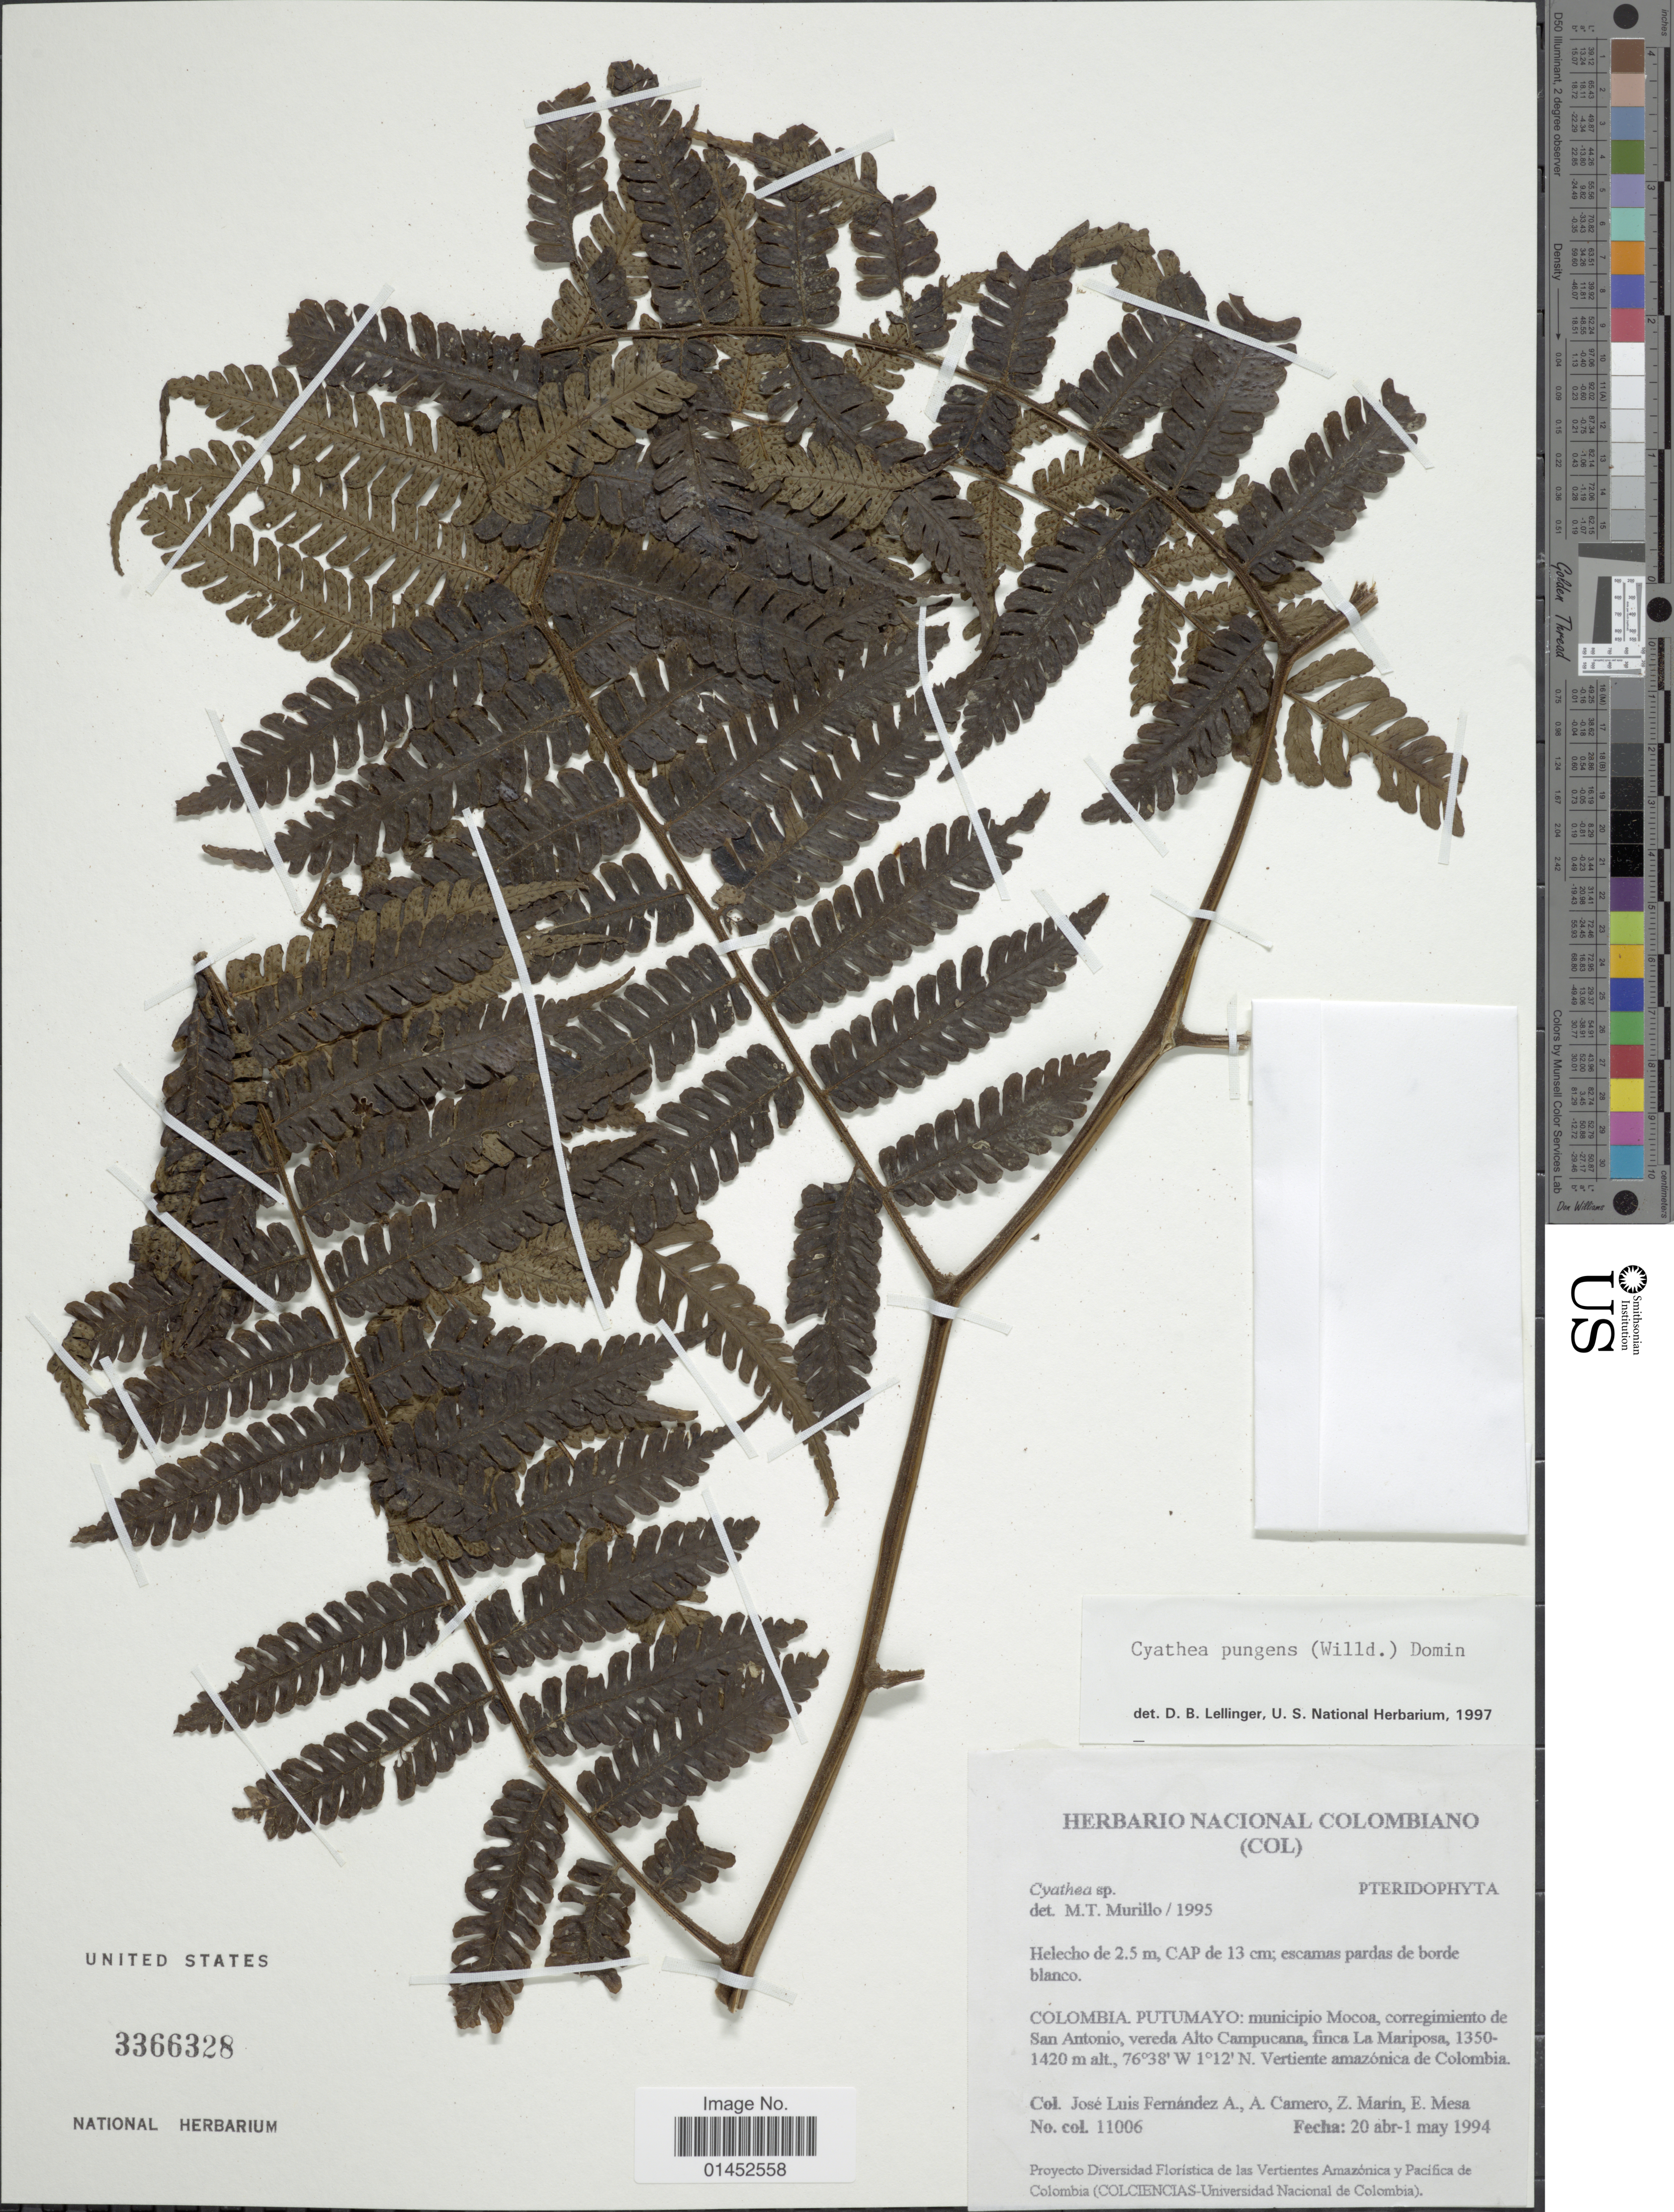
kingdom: Plantae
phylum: Tracheophyta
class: Polypodiopsida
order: Cyatheales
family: Cyatheaceae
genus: Cyathea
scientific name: Cyathea pungens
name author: (Willd.) Domin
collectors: J. L. Fernández-Alonso, A. A. Camero, Z. Marin & E. Mesa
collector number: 11006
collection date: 1994-04-20/1994-05-01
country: Colombia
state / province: Putumayo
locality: Municpio Mocoa, corregimiento de San Antonio, vereda Alto Campucana, finca La Mariposa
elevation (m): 1350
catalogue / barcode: US 3366328